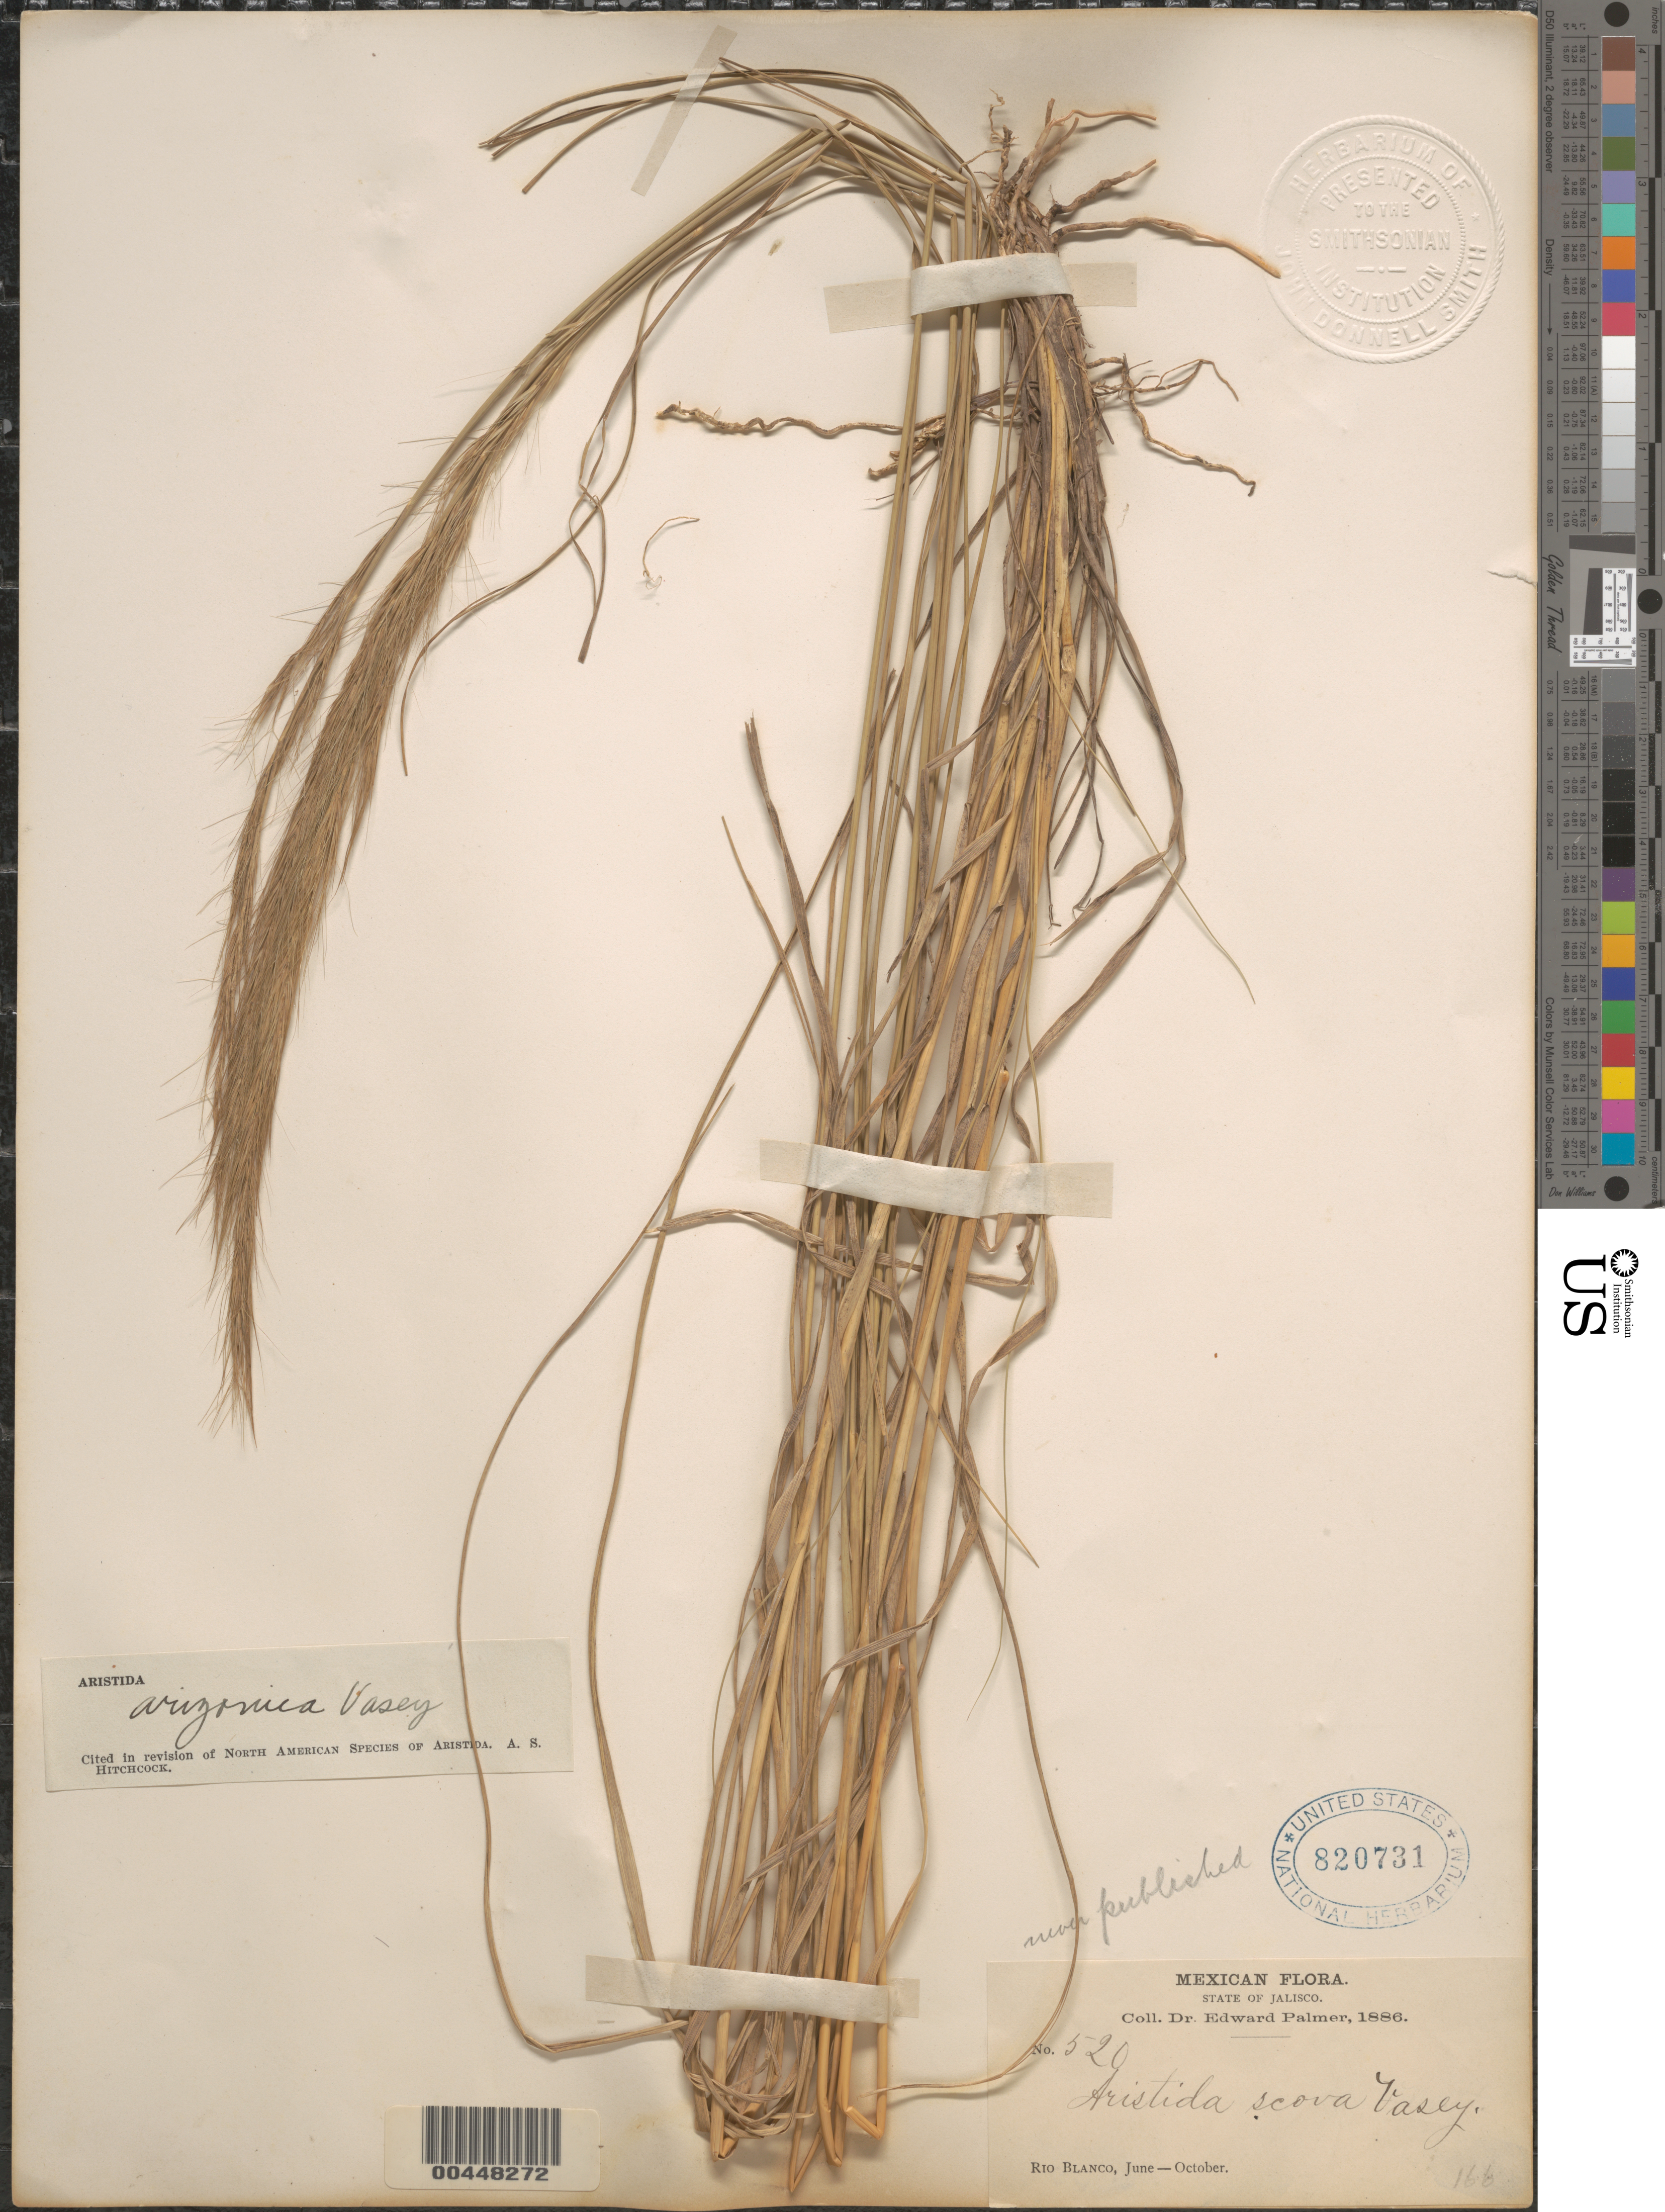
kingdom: Plantae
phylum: Tracheophyta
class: Liliopsida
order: Poales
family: Poaceae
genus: Aristida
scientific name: Aristida appressa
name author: Vasey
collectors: E. Palmer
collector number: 520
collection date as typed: Jun 1886 to Oct 1886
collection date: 1886-06/1886-10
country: Mexico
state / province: Jalisco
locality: Rio Blanco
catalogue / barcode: US 820731